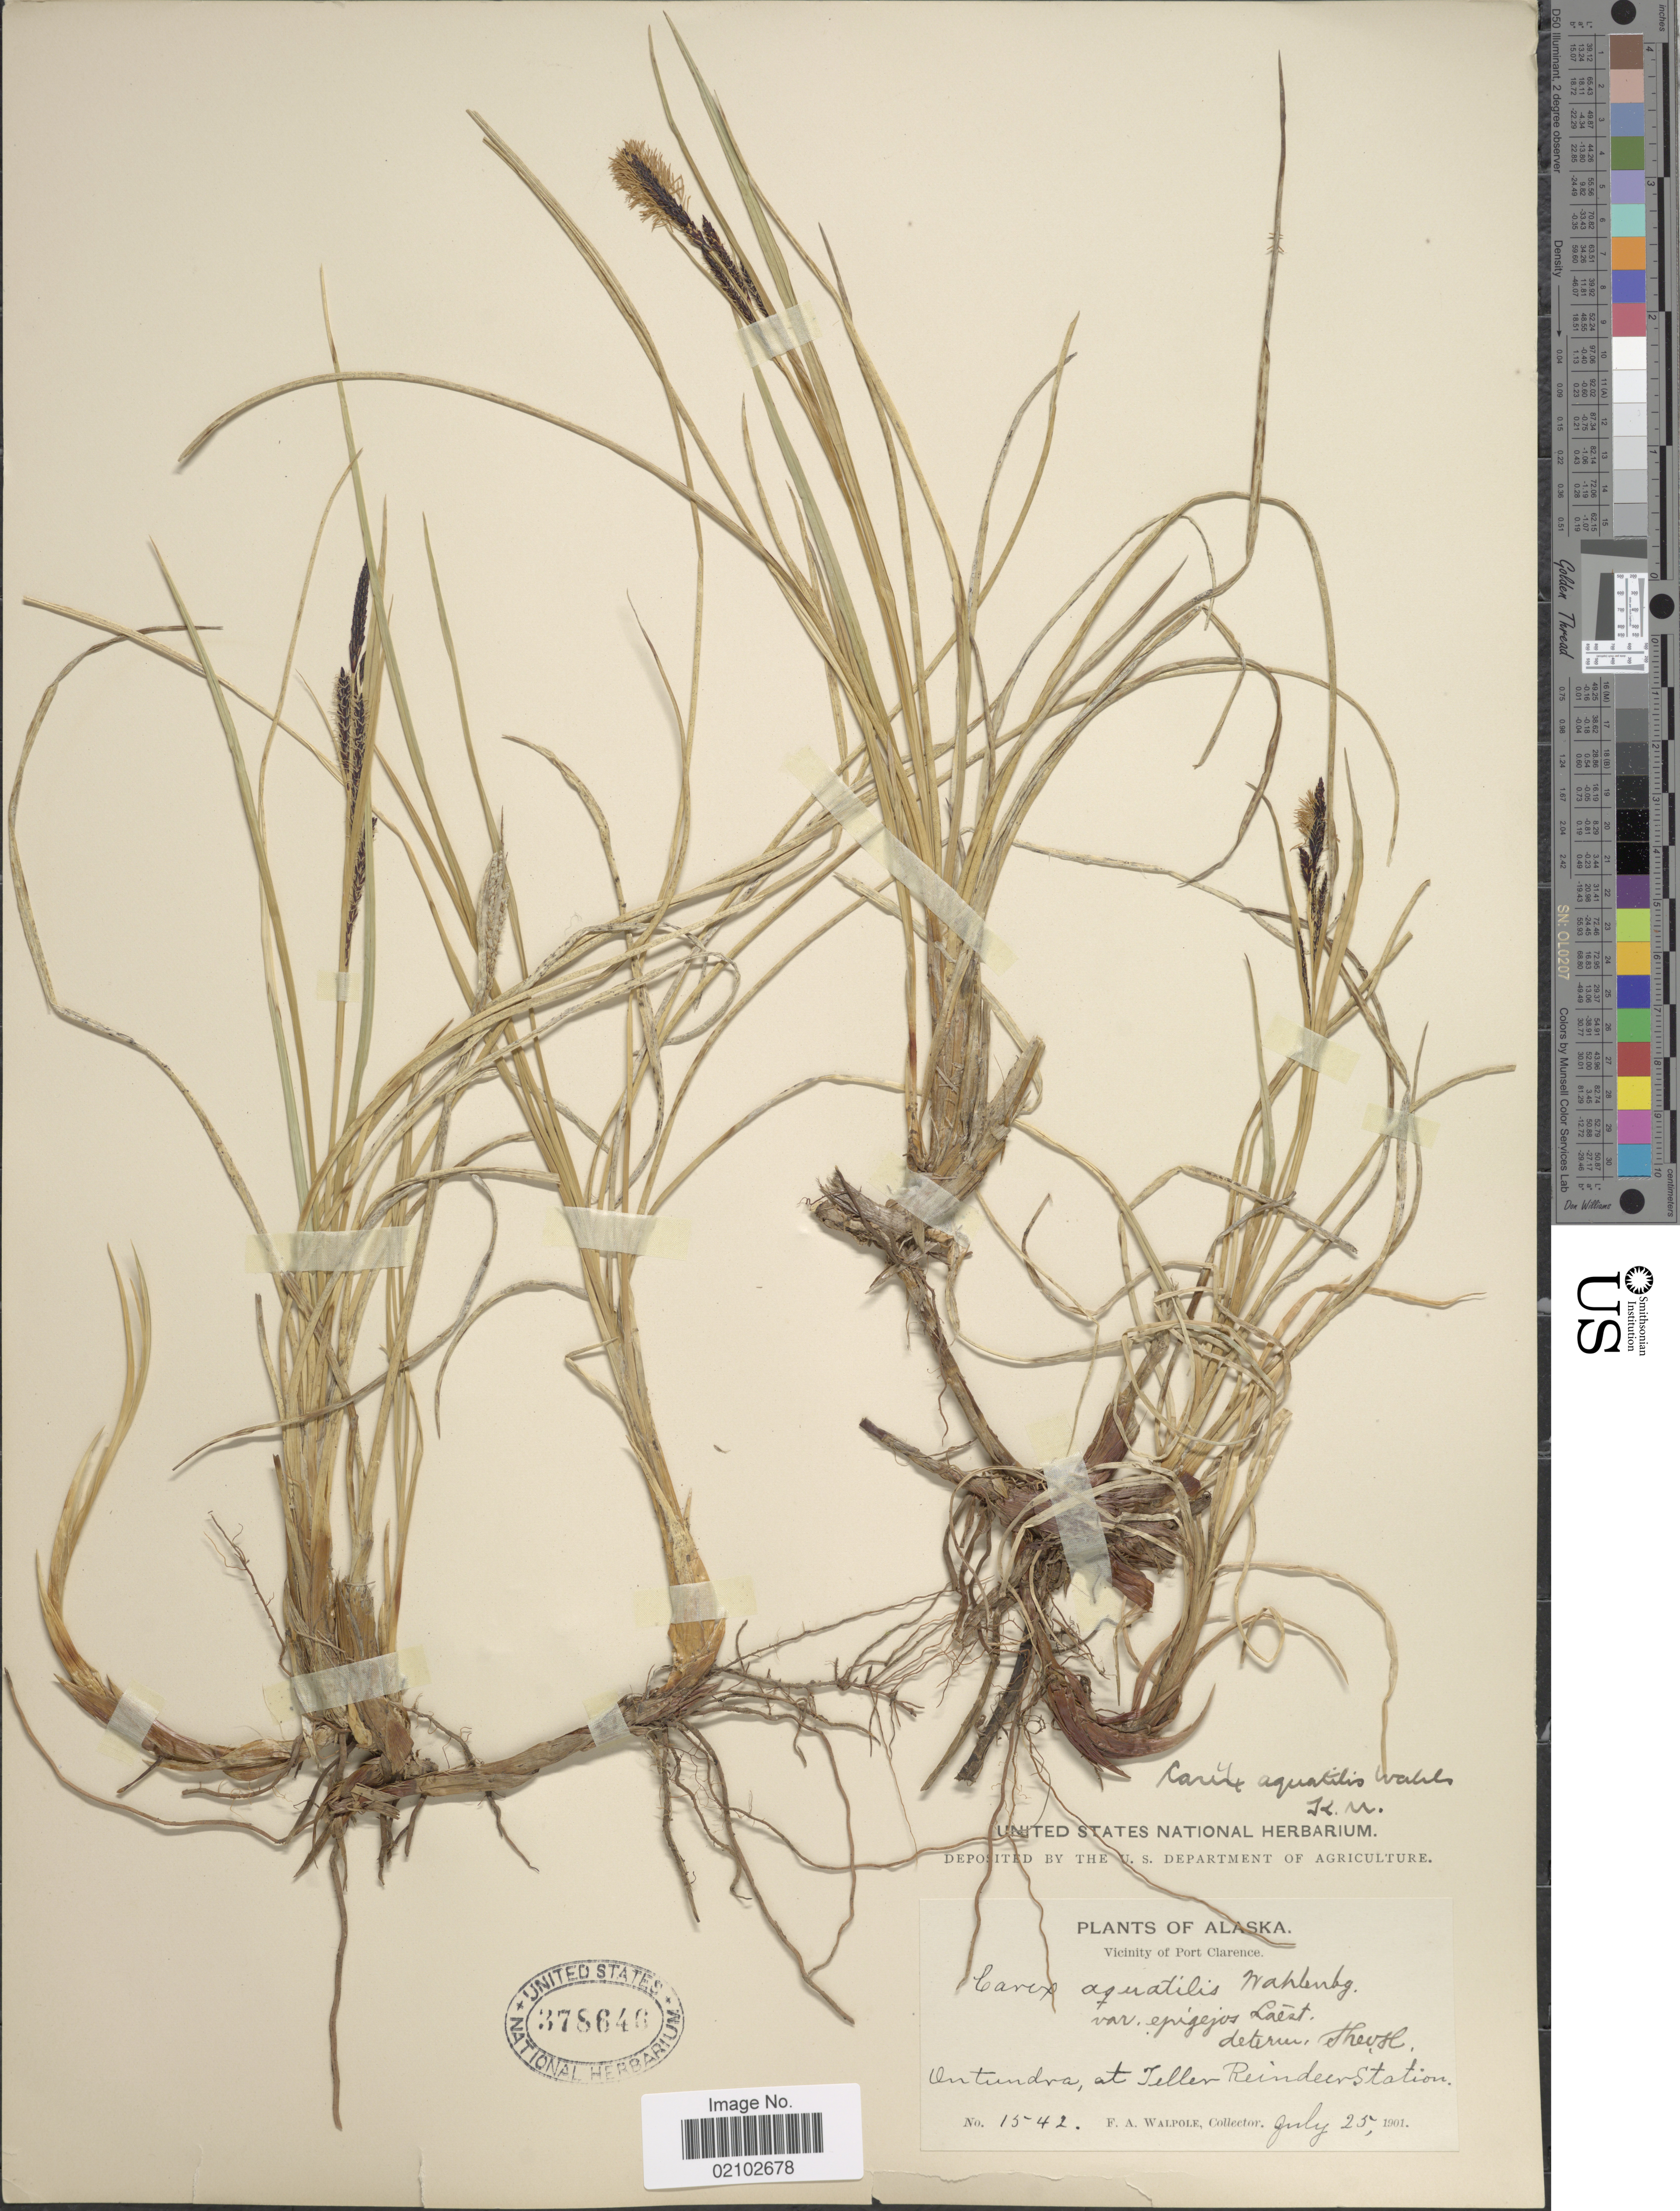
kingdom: Plantae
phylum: Tracheophyta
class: Liliopsida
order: Poales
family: Cyperaceae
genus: Carex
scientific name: Carex aquatilis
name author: Wahlenb.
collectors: F. Walpole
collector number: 1542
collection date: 1901-07-25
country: United States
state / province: Alaska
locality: Vicinity of Port Clarence, on tundra, at Teller Reindeer Station.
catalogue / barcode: US 378646